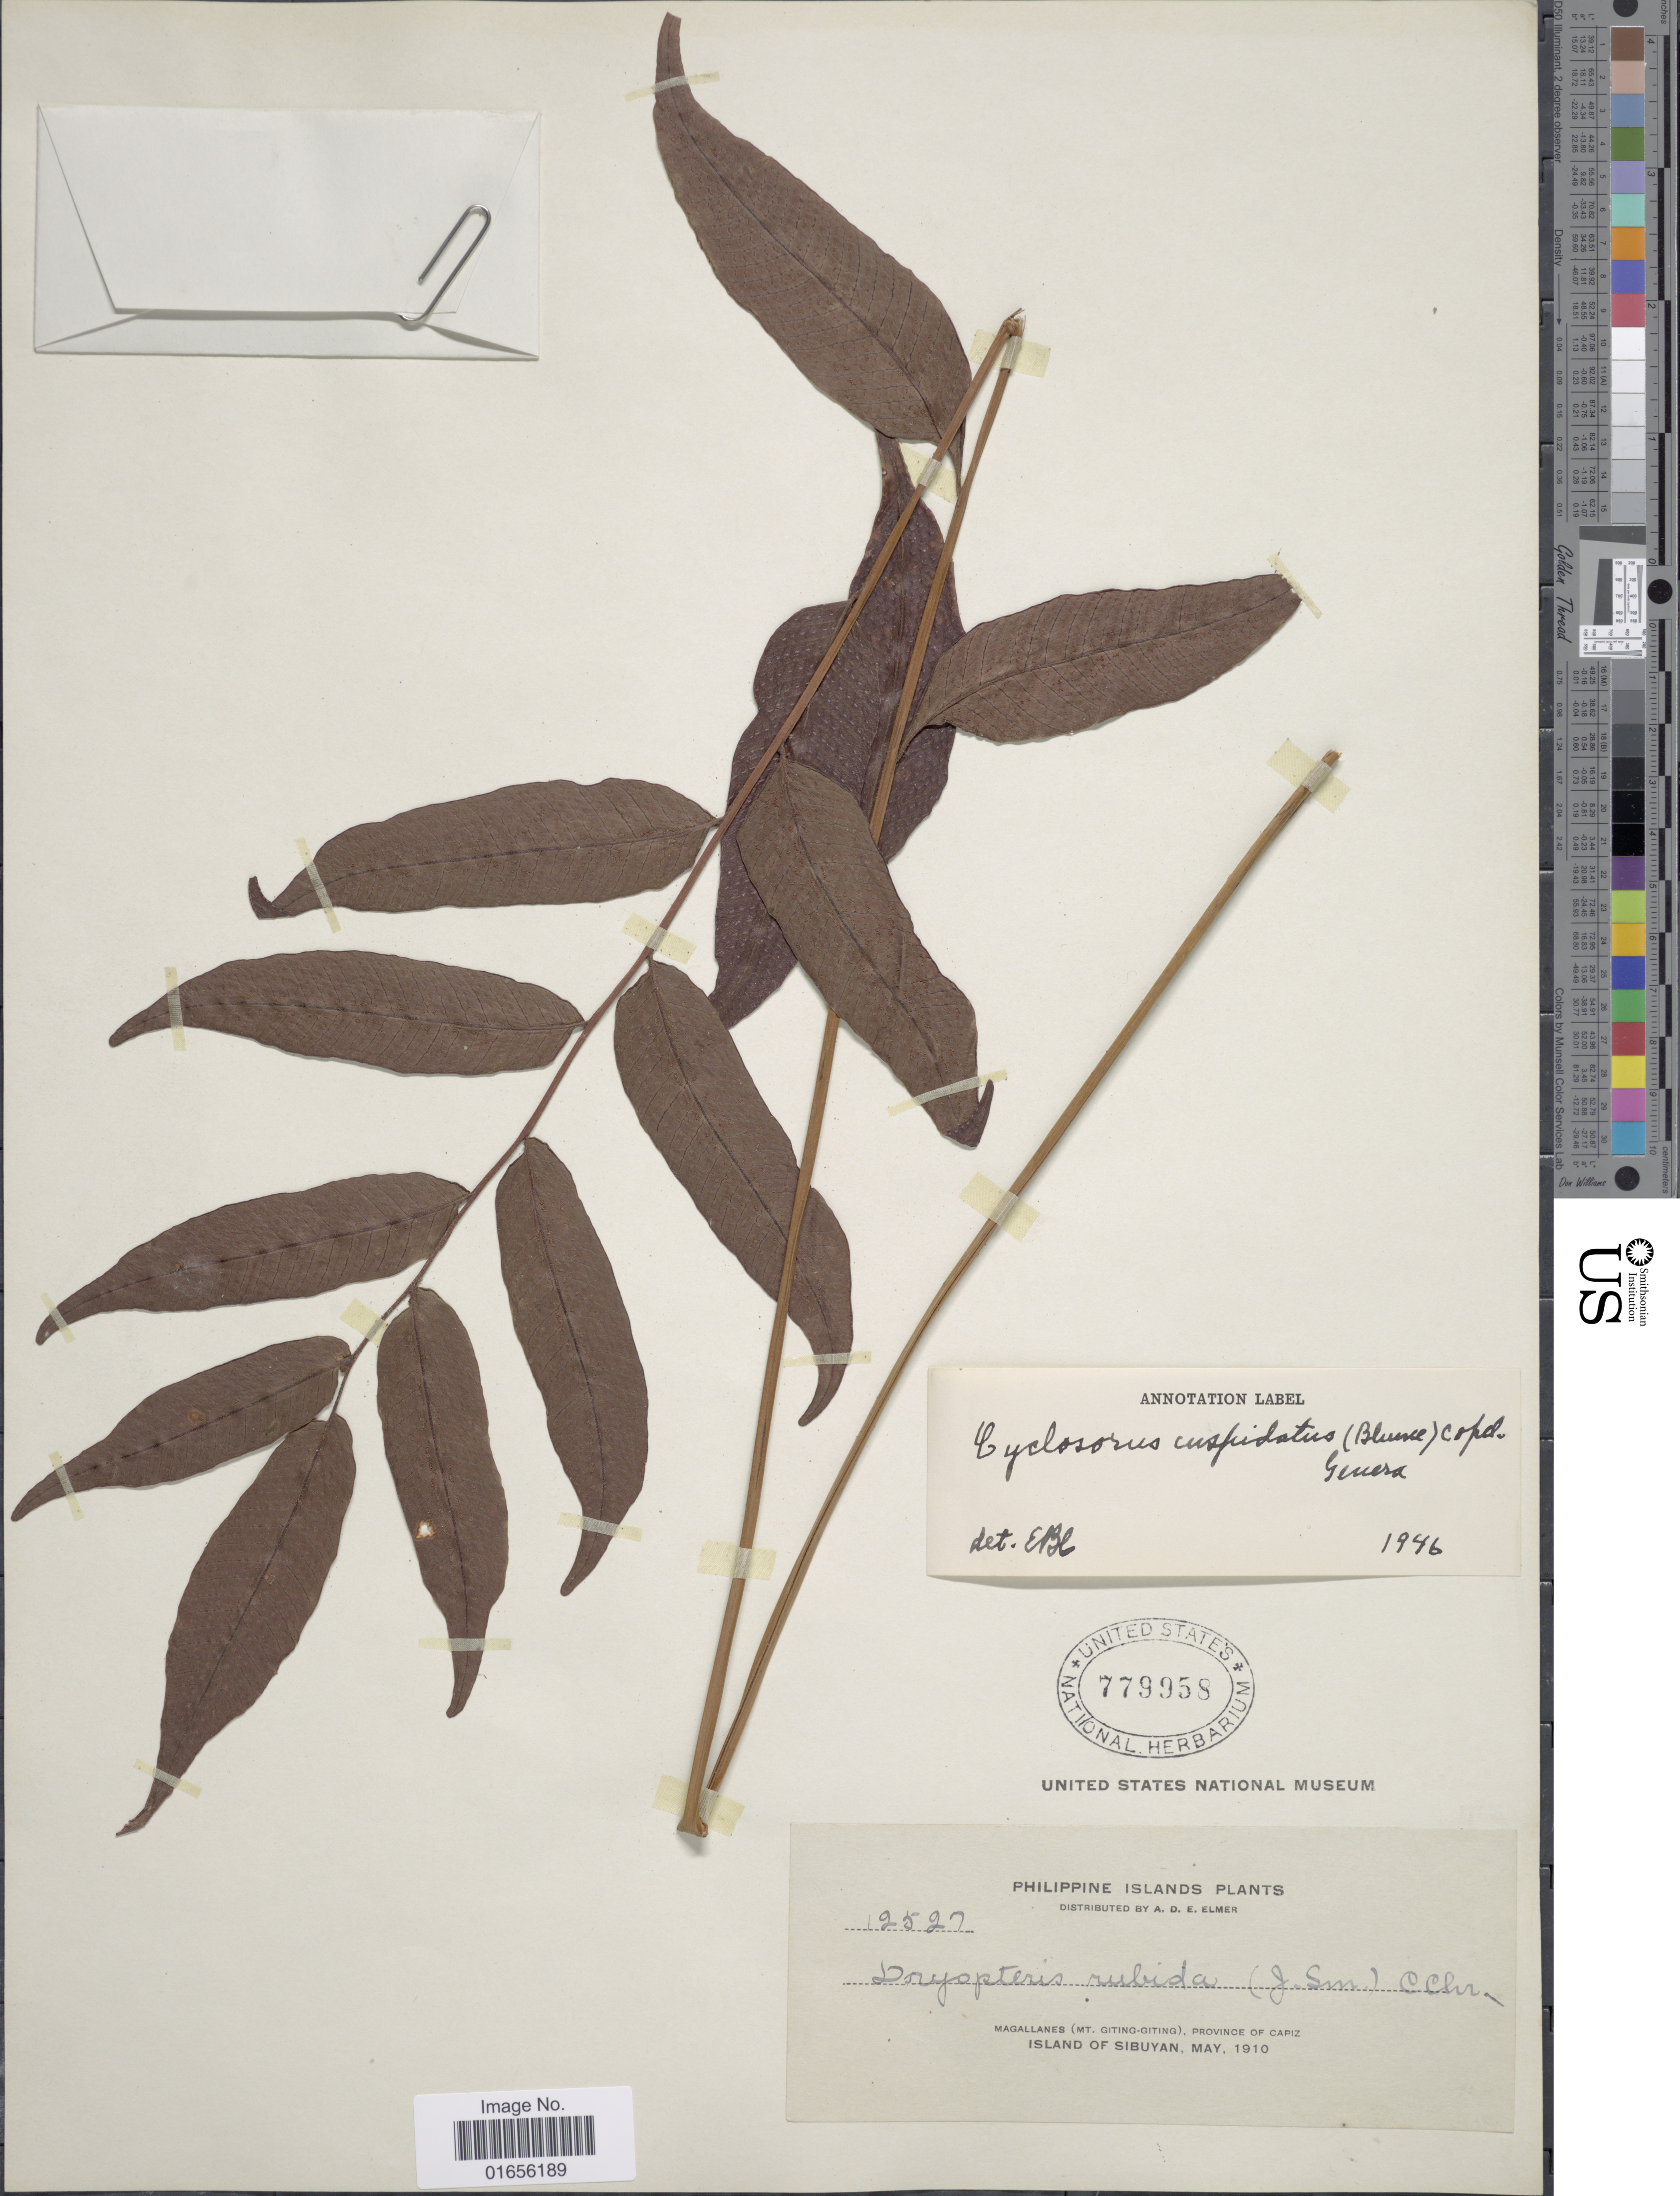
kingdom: Plantae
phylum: Tracheophyta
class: Polypodiopsida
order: Polypodiales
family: Thelypteridaceae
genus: Pronephrium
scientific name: Pronephrium cuspidatum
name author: (Blume) Holttum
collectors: A. D. E. Elmer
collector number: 12527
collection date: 1910-05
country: Philippines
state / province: Western Visayas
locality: Philippine Islands, Magallanes (Mt. Giting-Giting), Province of Capiz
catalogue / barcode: US 779958